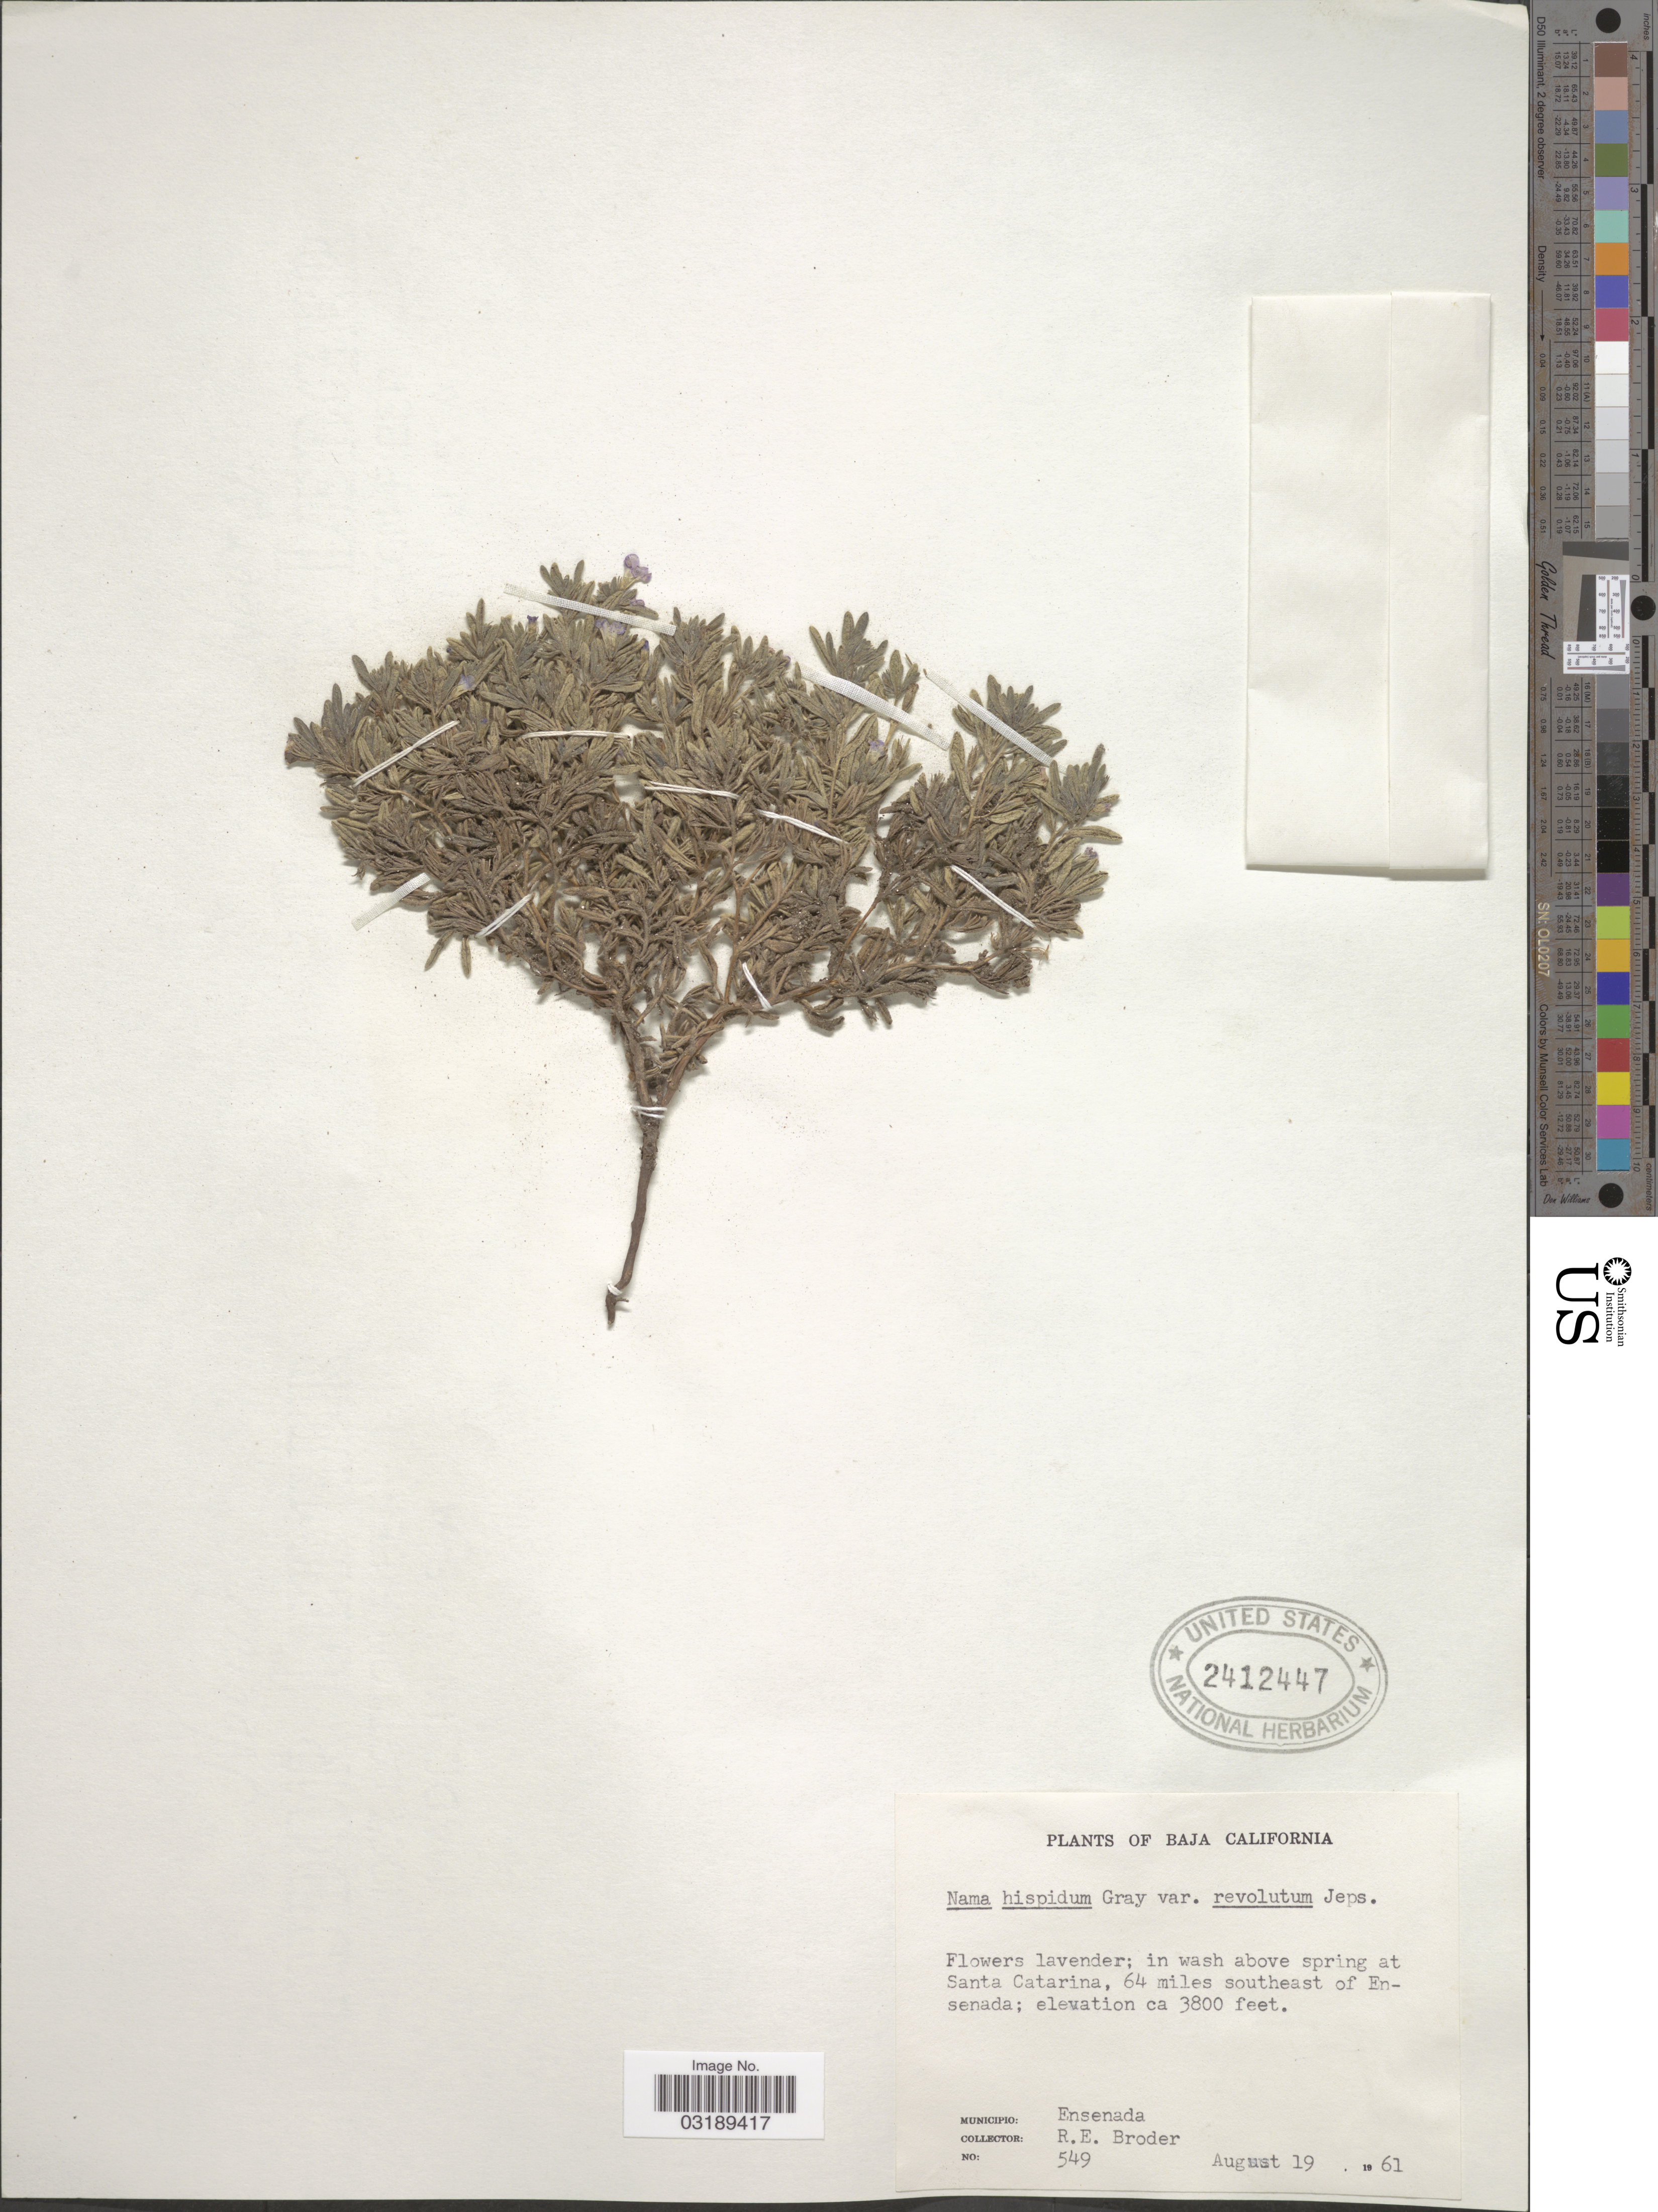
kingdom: Plantae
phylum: Tracheophyta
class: Magnoliopsida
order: Boraginales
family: Namaceae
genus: Nama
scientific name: Nama sp.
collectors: R. Broder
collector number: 549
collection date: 1961-08-19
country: Mexico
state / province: Baja California Norte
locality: In wash above spring at Santa Catarina, 64 miles southeast of Ensenada; Municipio: Ensenada.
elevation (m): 1158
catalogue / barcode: US 2412447